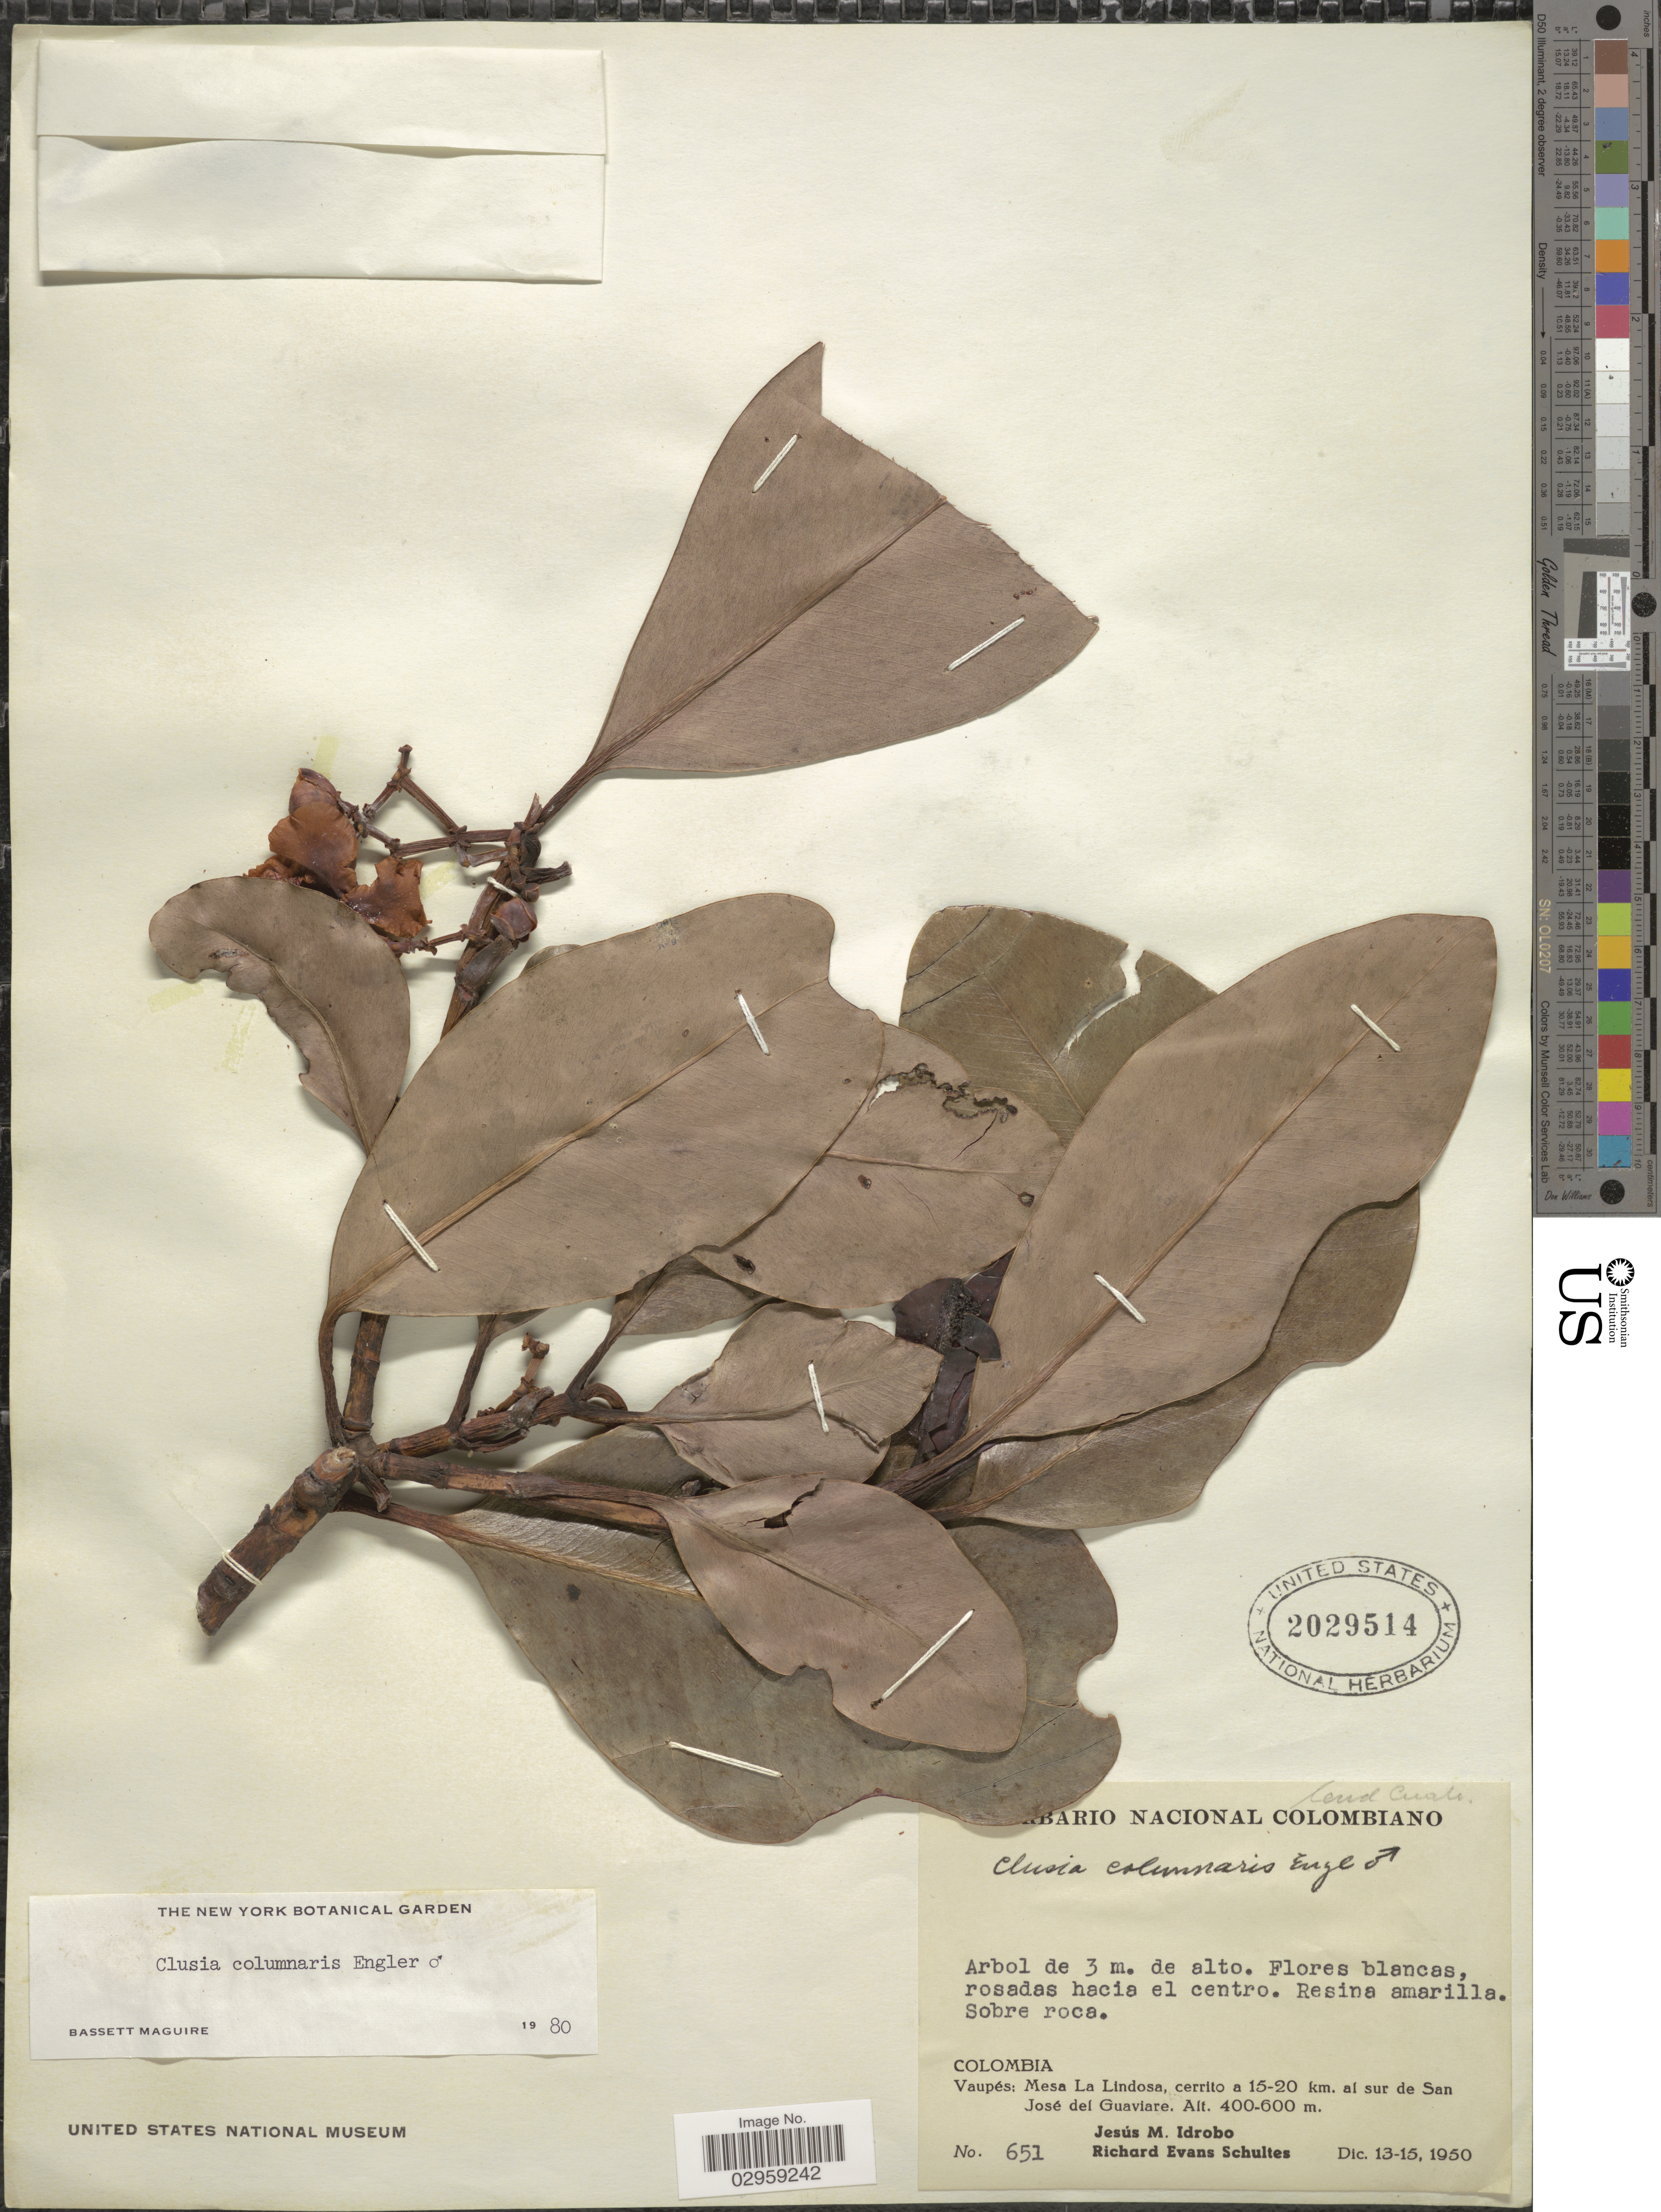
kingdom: Plantae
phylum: Tracheophyta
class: Magnoliopsida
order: Malpighiales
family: Clusiaceae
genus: Clusia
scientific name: Clusia columnaris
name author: Engl.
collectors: J. M. Idrobo & R. E. Schultes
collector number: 651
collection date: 1950-12-13/1950-12-15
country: Colombia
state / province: Vaupés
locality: Mesa La Lindosa, cerrito a 15-20 km. al sur de San José del Guaviare.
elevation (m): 400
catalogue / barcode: US 2029514